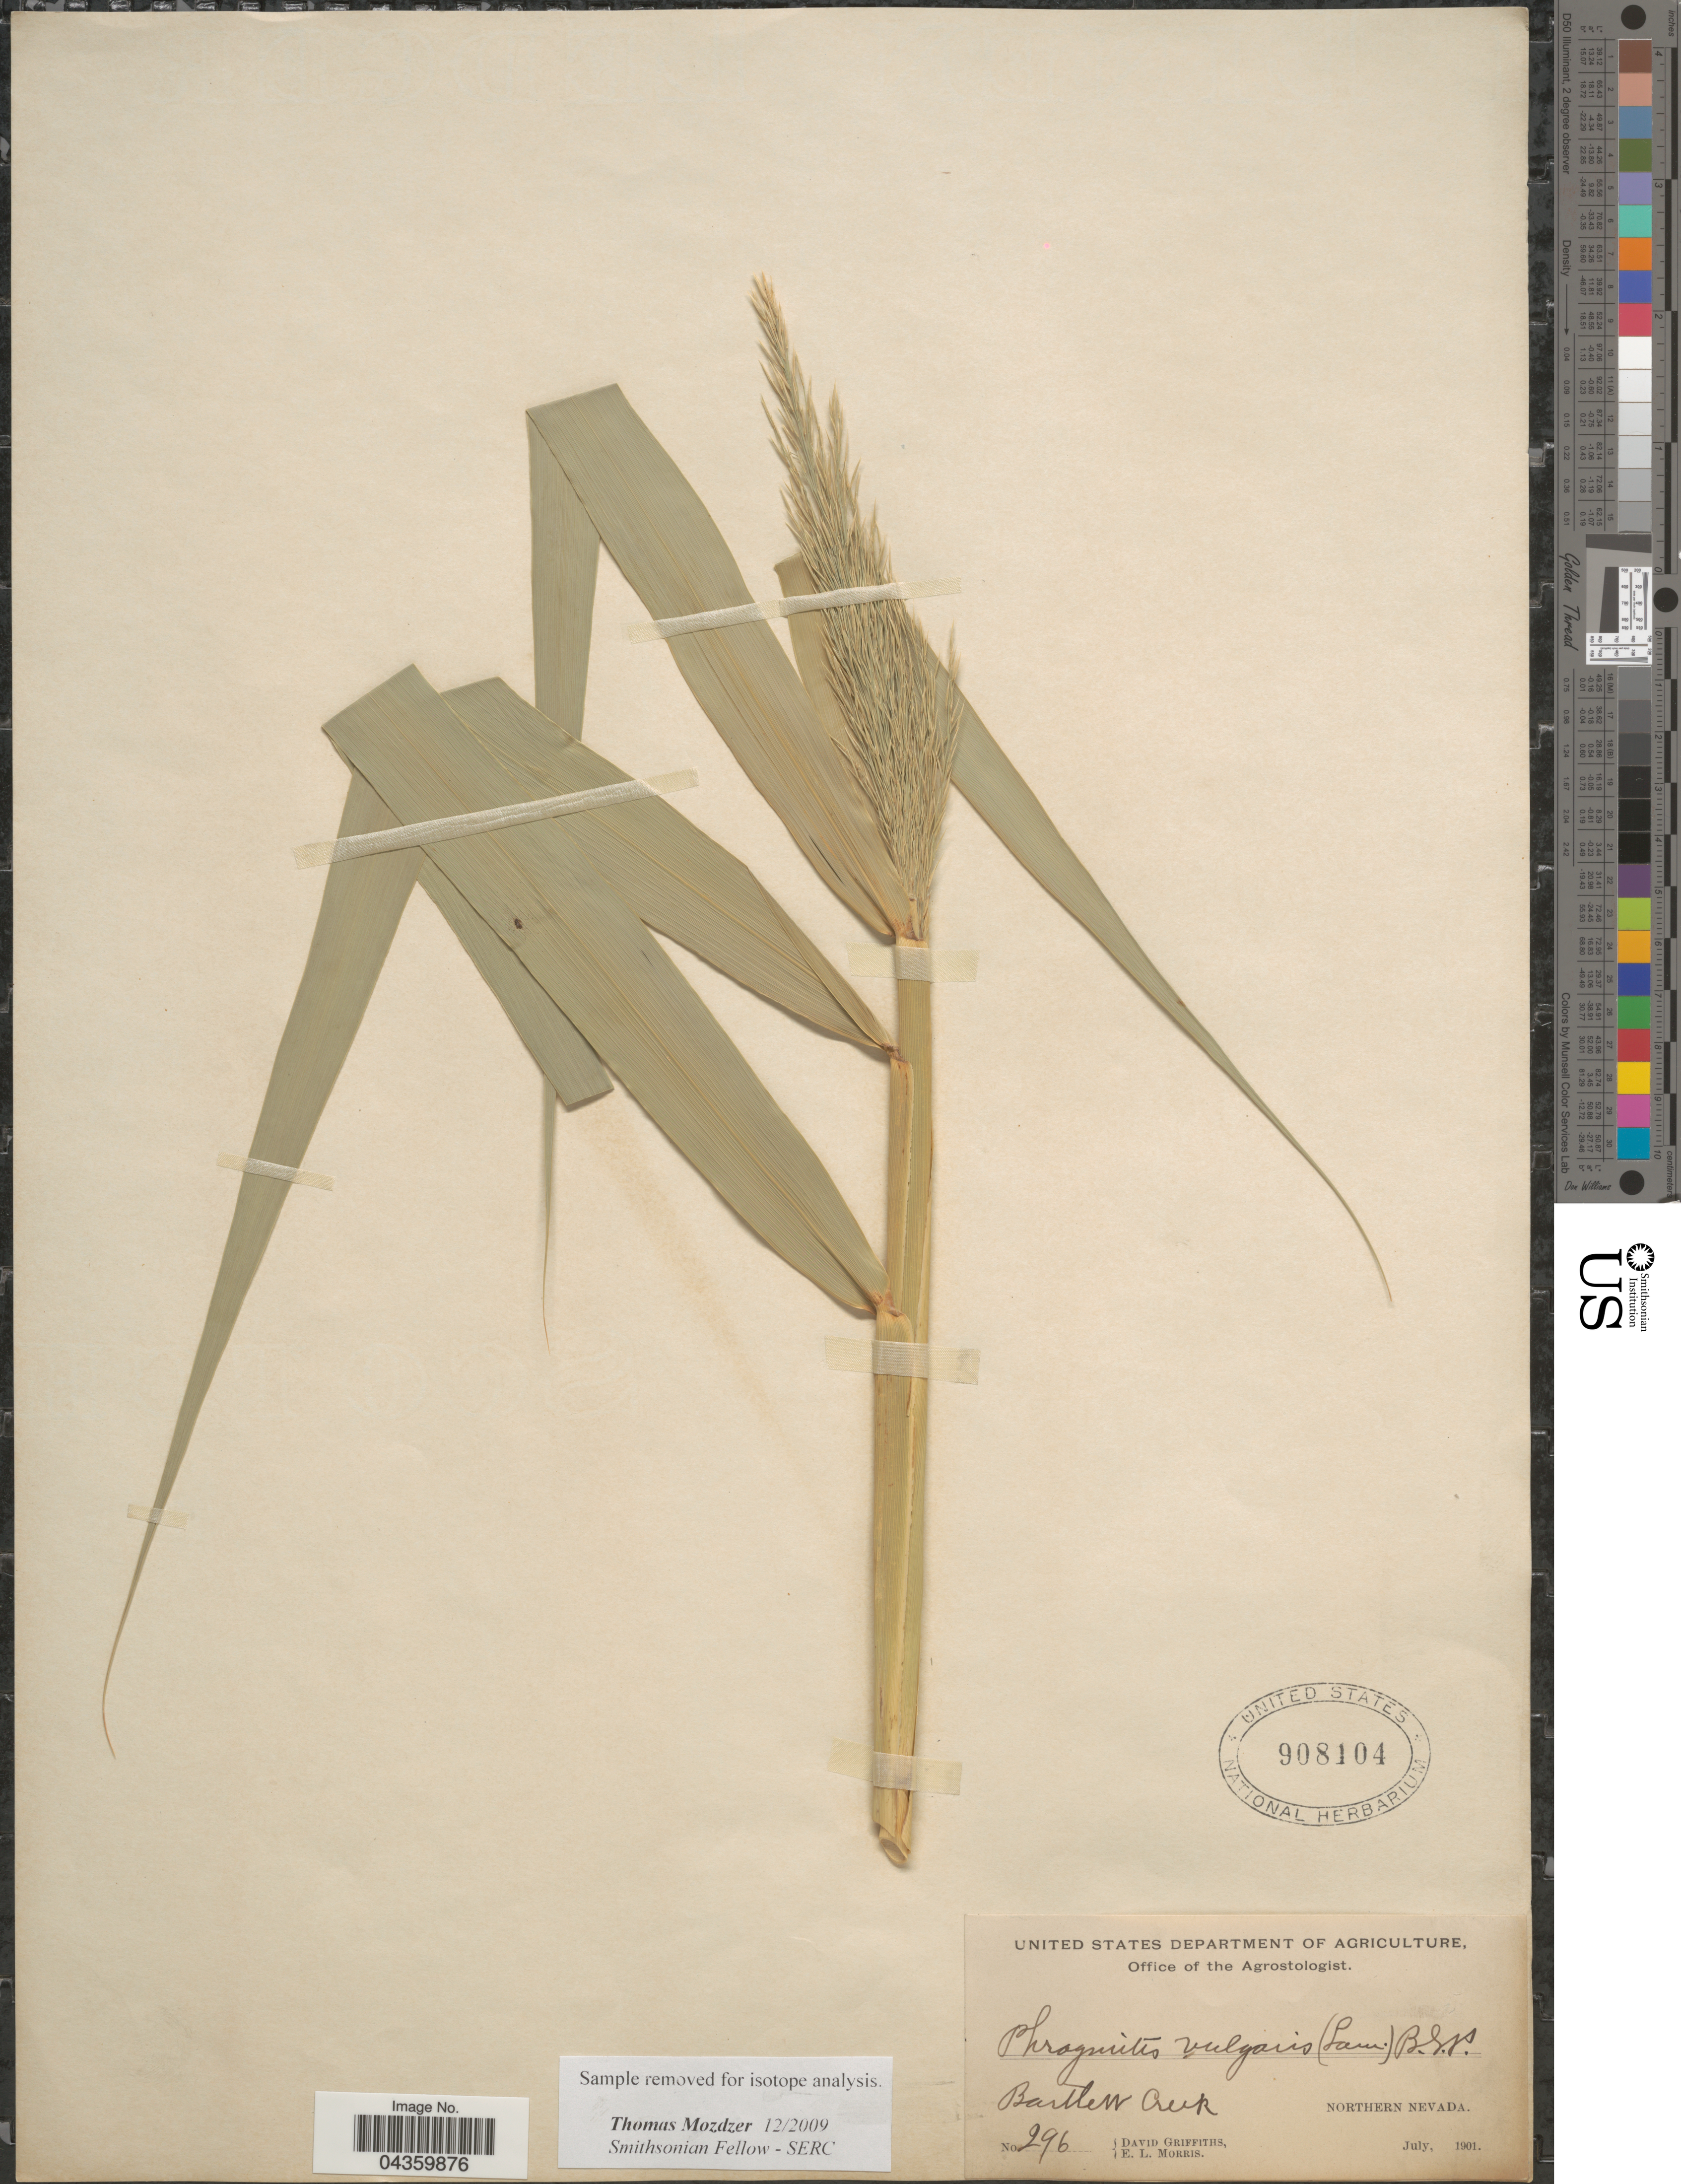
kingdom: Plantae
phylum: Tracheophyta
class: Liliopsida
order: Poales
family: Poaceae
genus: Phragmites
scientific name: Phragmites australis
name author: (Cav.) Trin. ex Steud.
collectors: D. Griffiths & E. Morris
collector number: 296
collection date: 1901-07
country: United States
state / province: Nevada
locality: Bartlett Creek. Northern Nevada.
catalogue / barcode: US 908104